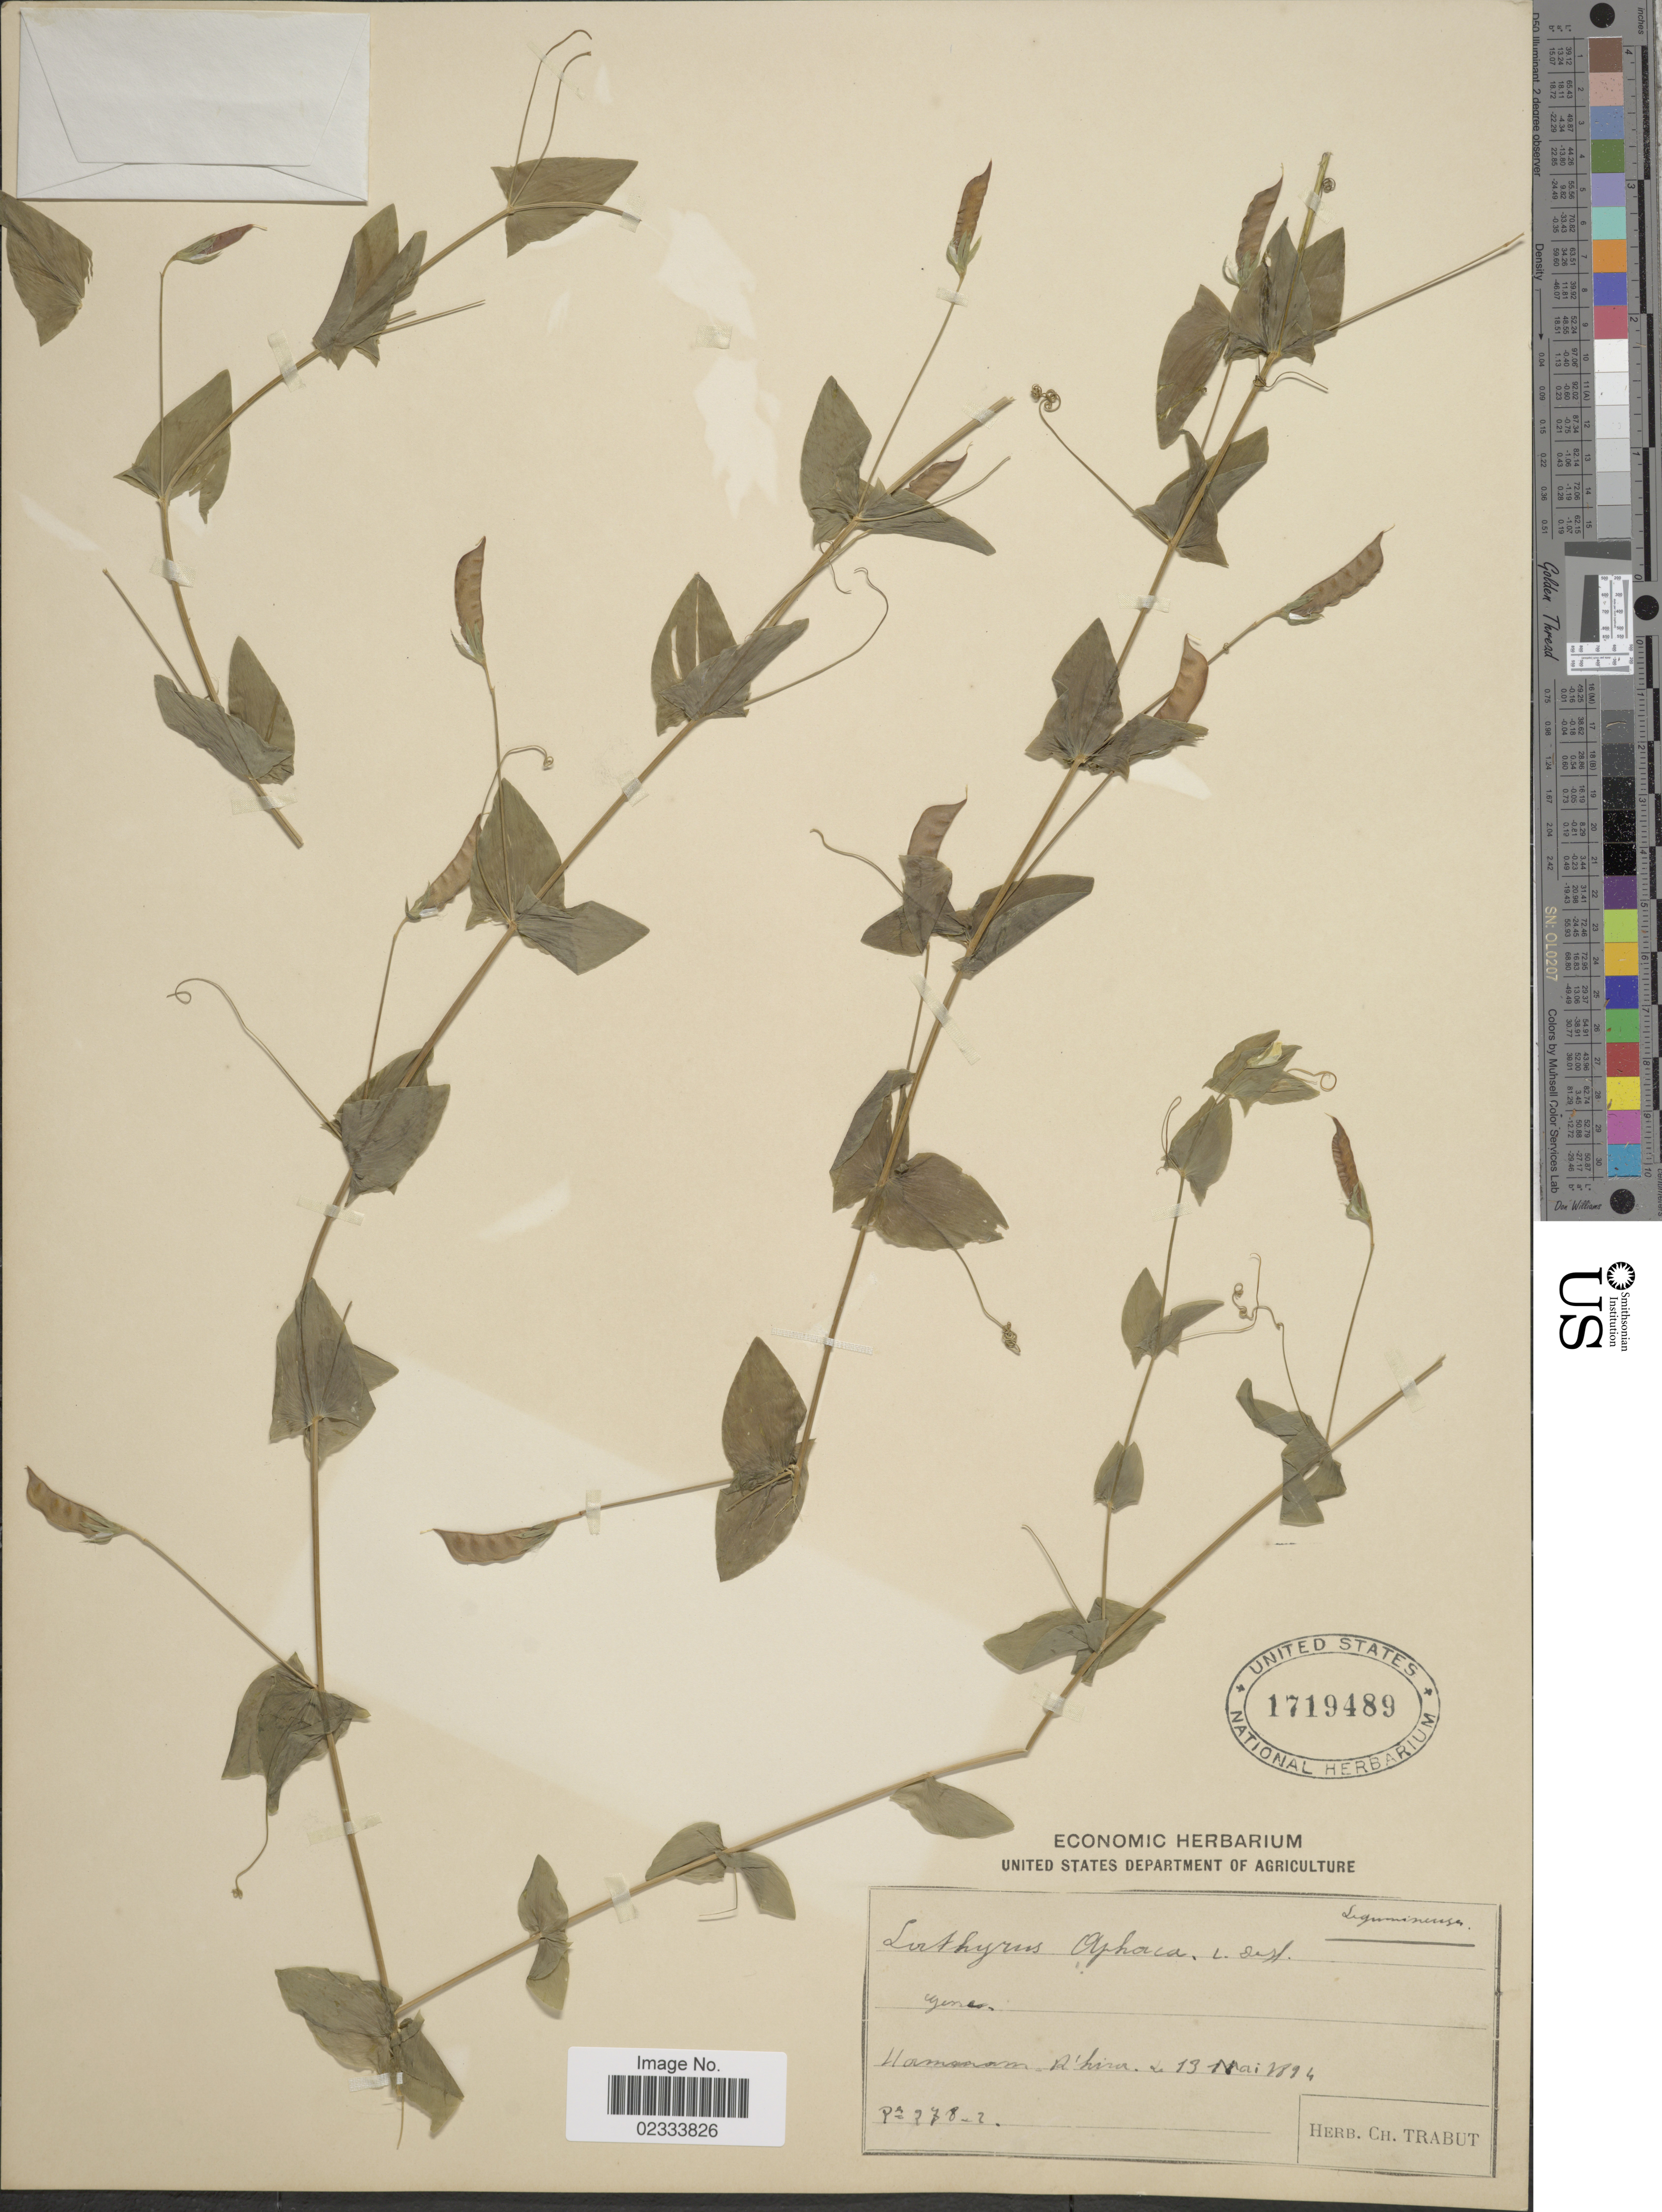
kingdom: Plantae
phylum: Tracheophyta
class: Magnoliopsida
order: Fabales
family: Fabaceae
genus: Lathyrus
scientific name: Lathyrus aphaca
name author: L.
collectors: Ex herb. Ch. Trabut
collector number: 278-2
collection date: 1894-05-13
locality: Harmanom, R'hira [interpreted]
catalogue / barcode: US 1719489